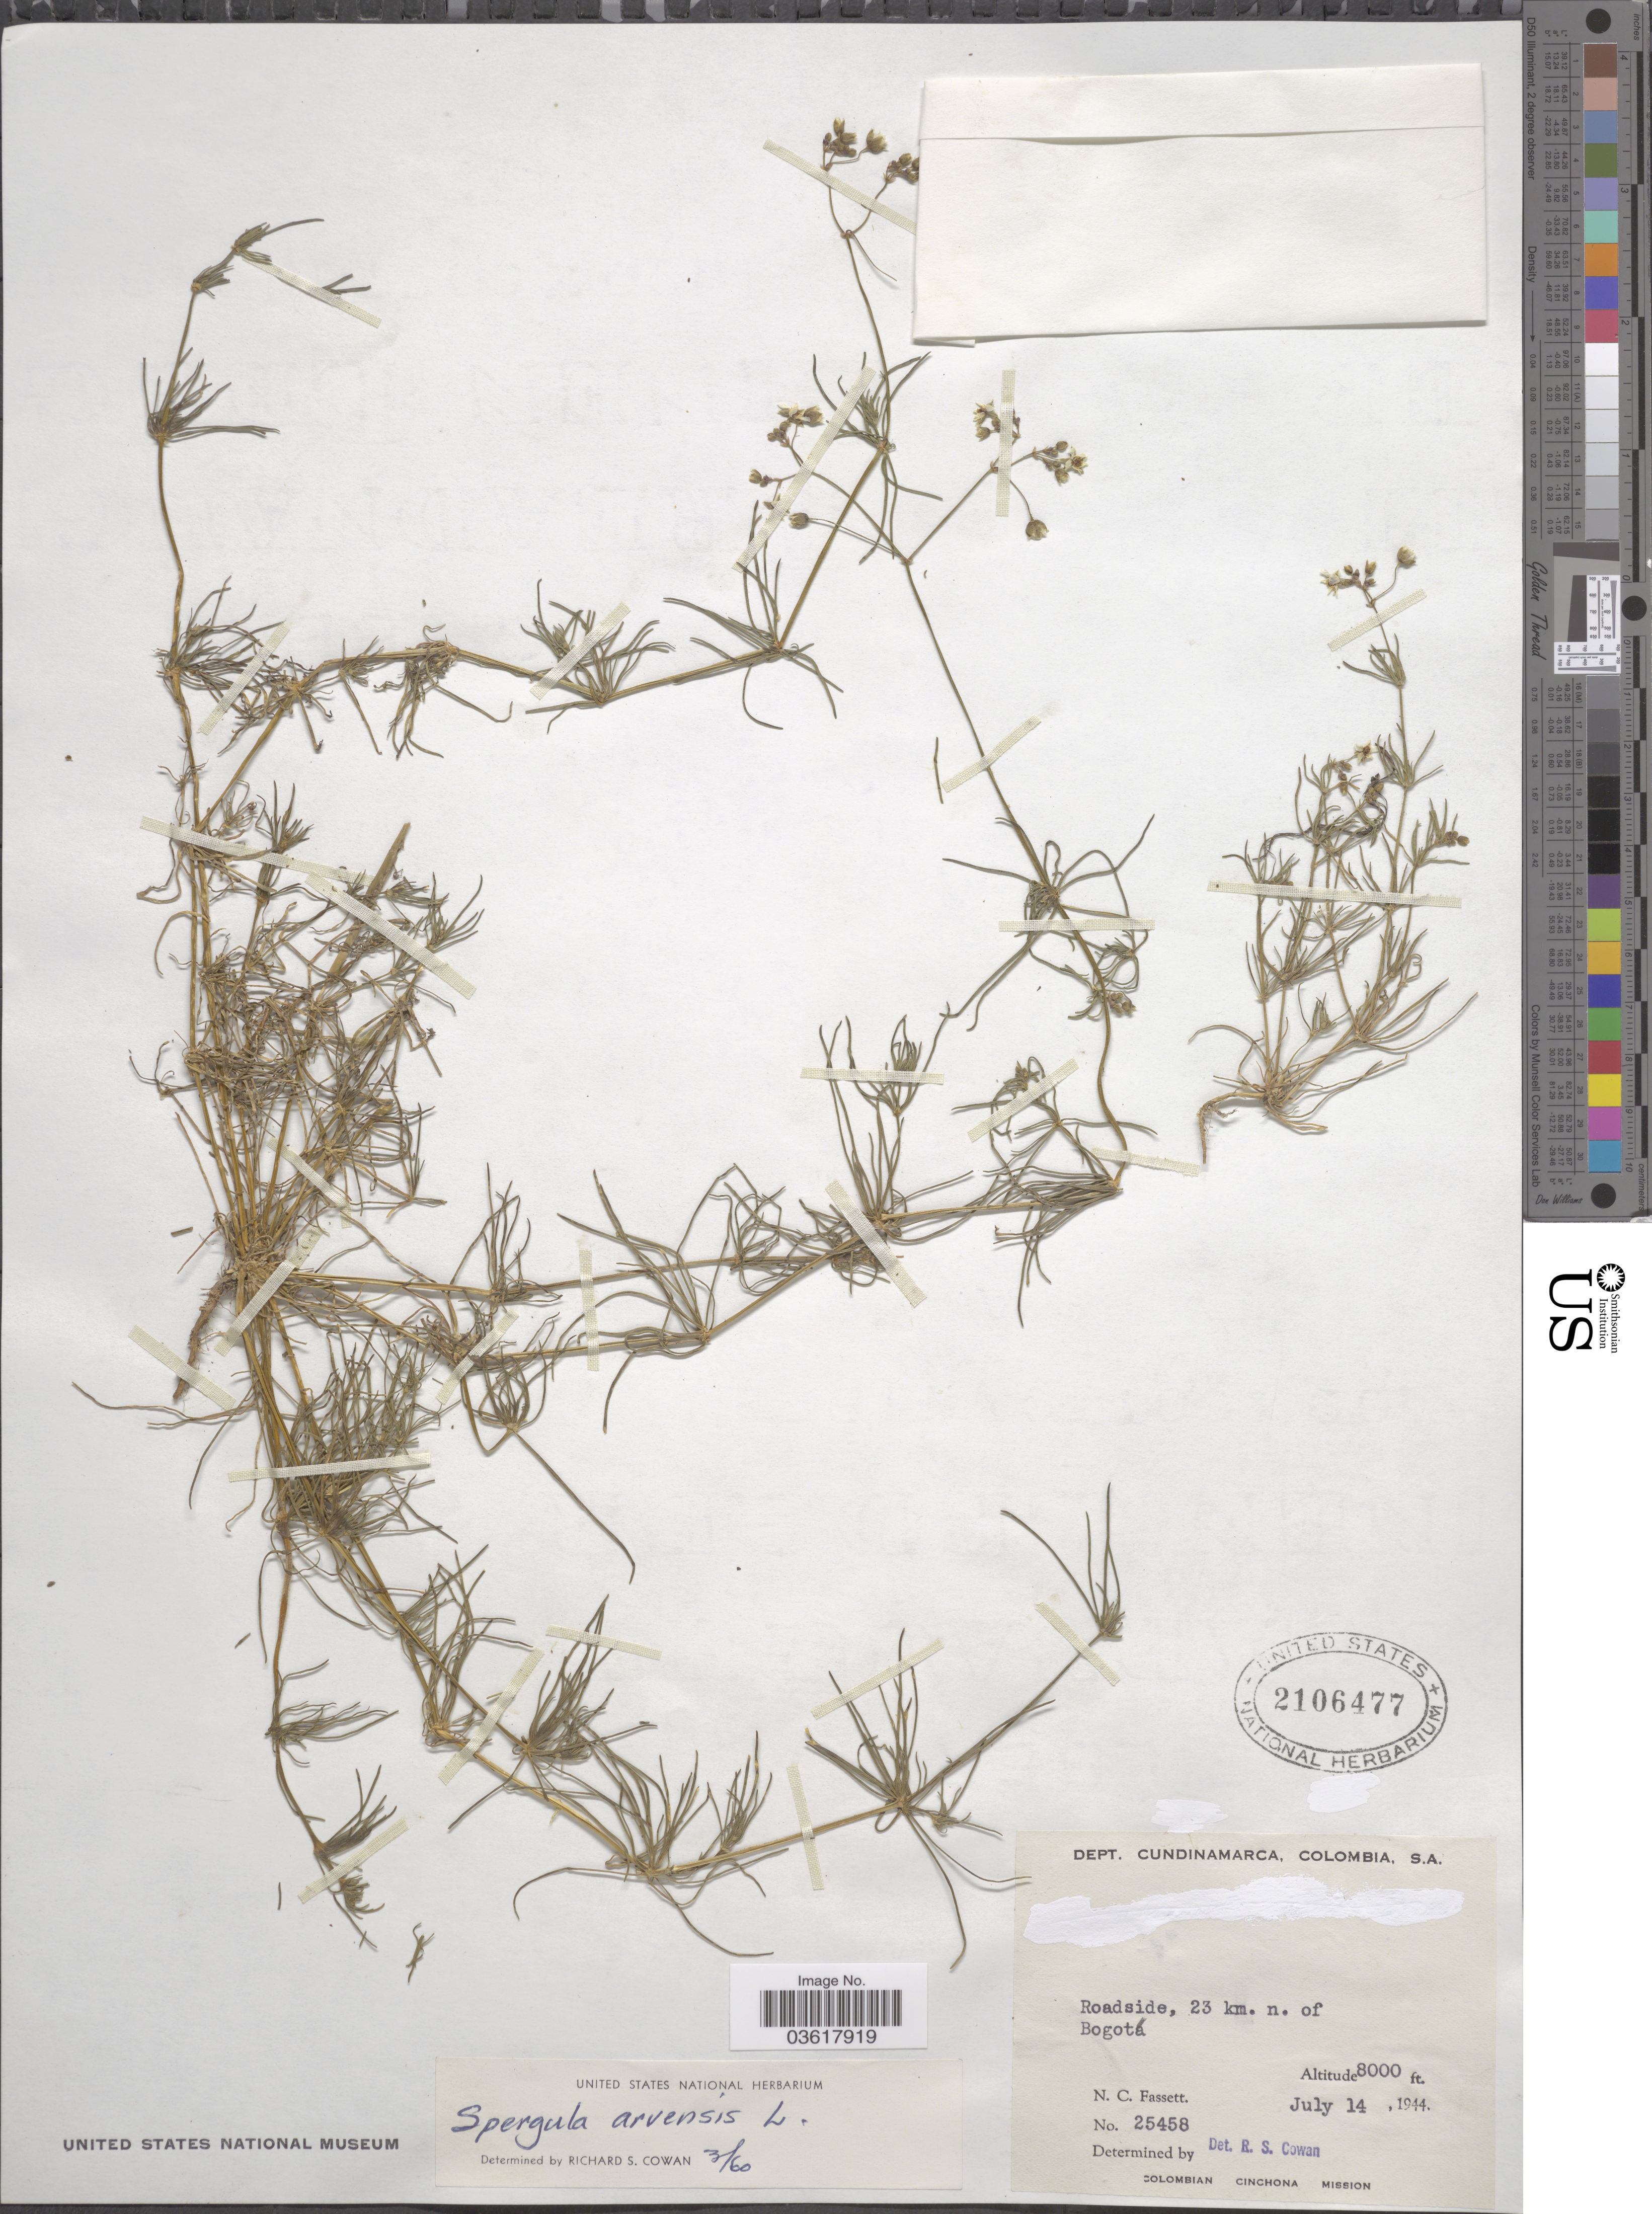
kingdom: Plantae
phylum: Tracheophyta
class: Magnoliopsida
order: Caryophyllales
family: Caryophyllaceae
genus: Spergula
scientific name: Spergula arvensis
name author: L.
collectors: N. C. Fassett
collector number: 25458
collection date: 1944-07-14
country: Colombia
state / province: Cundinamarca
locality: Dept. Cundinamarca. Roadside, 23 km. n. of Bogotá.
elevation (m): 2438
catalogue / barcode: US 2106477